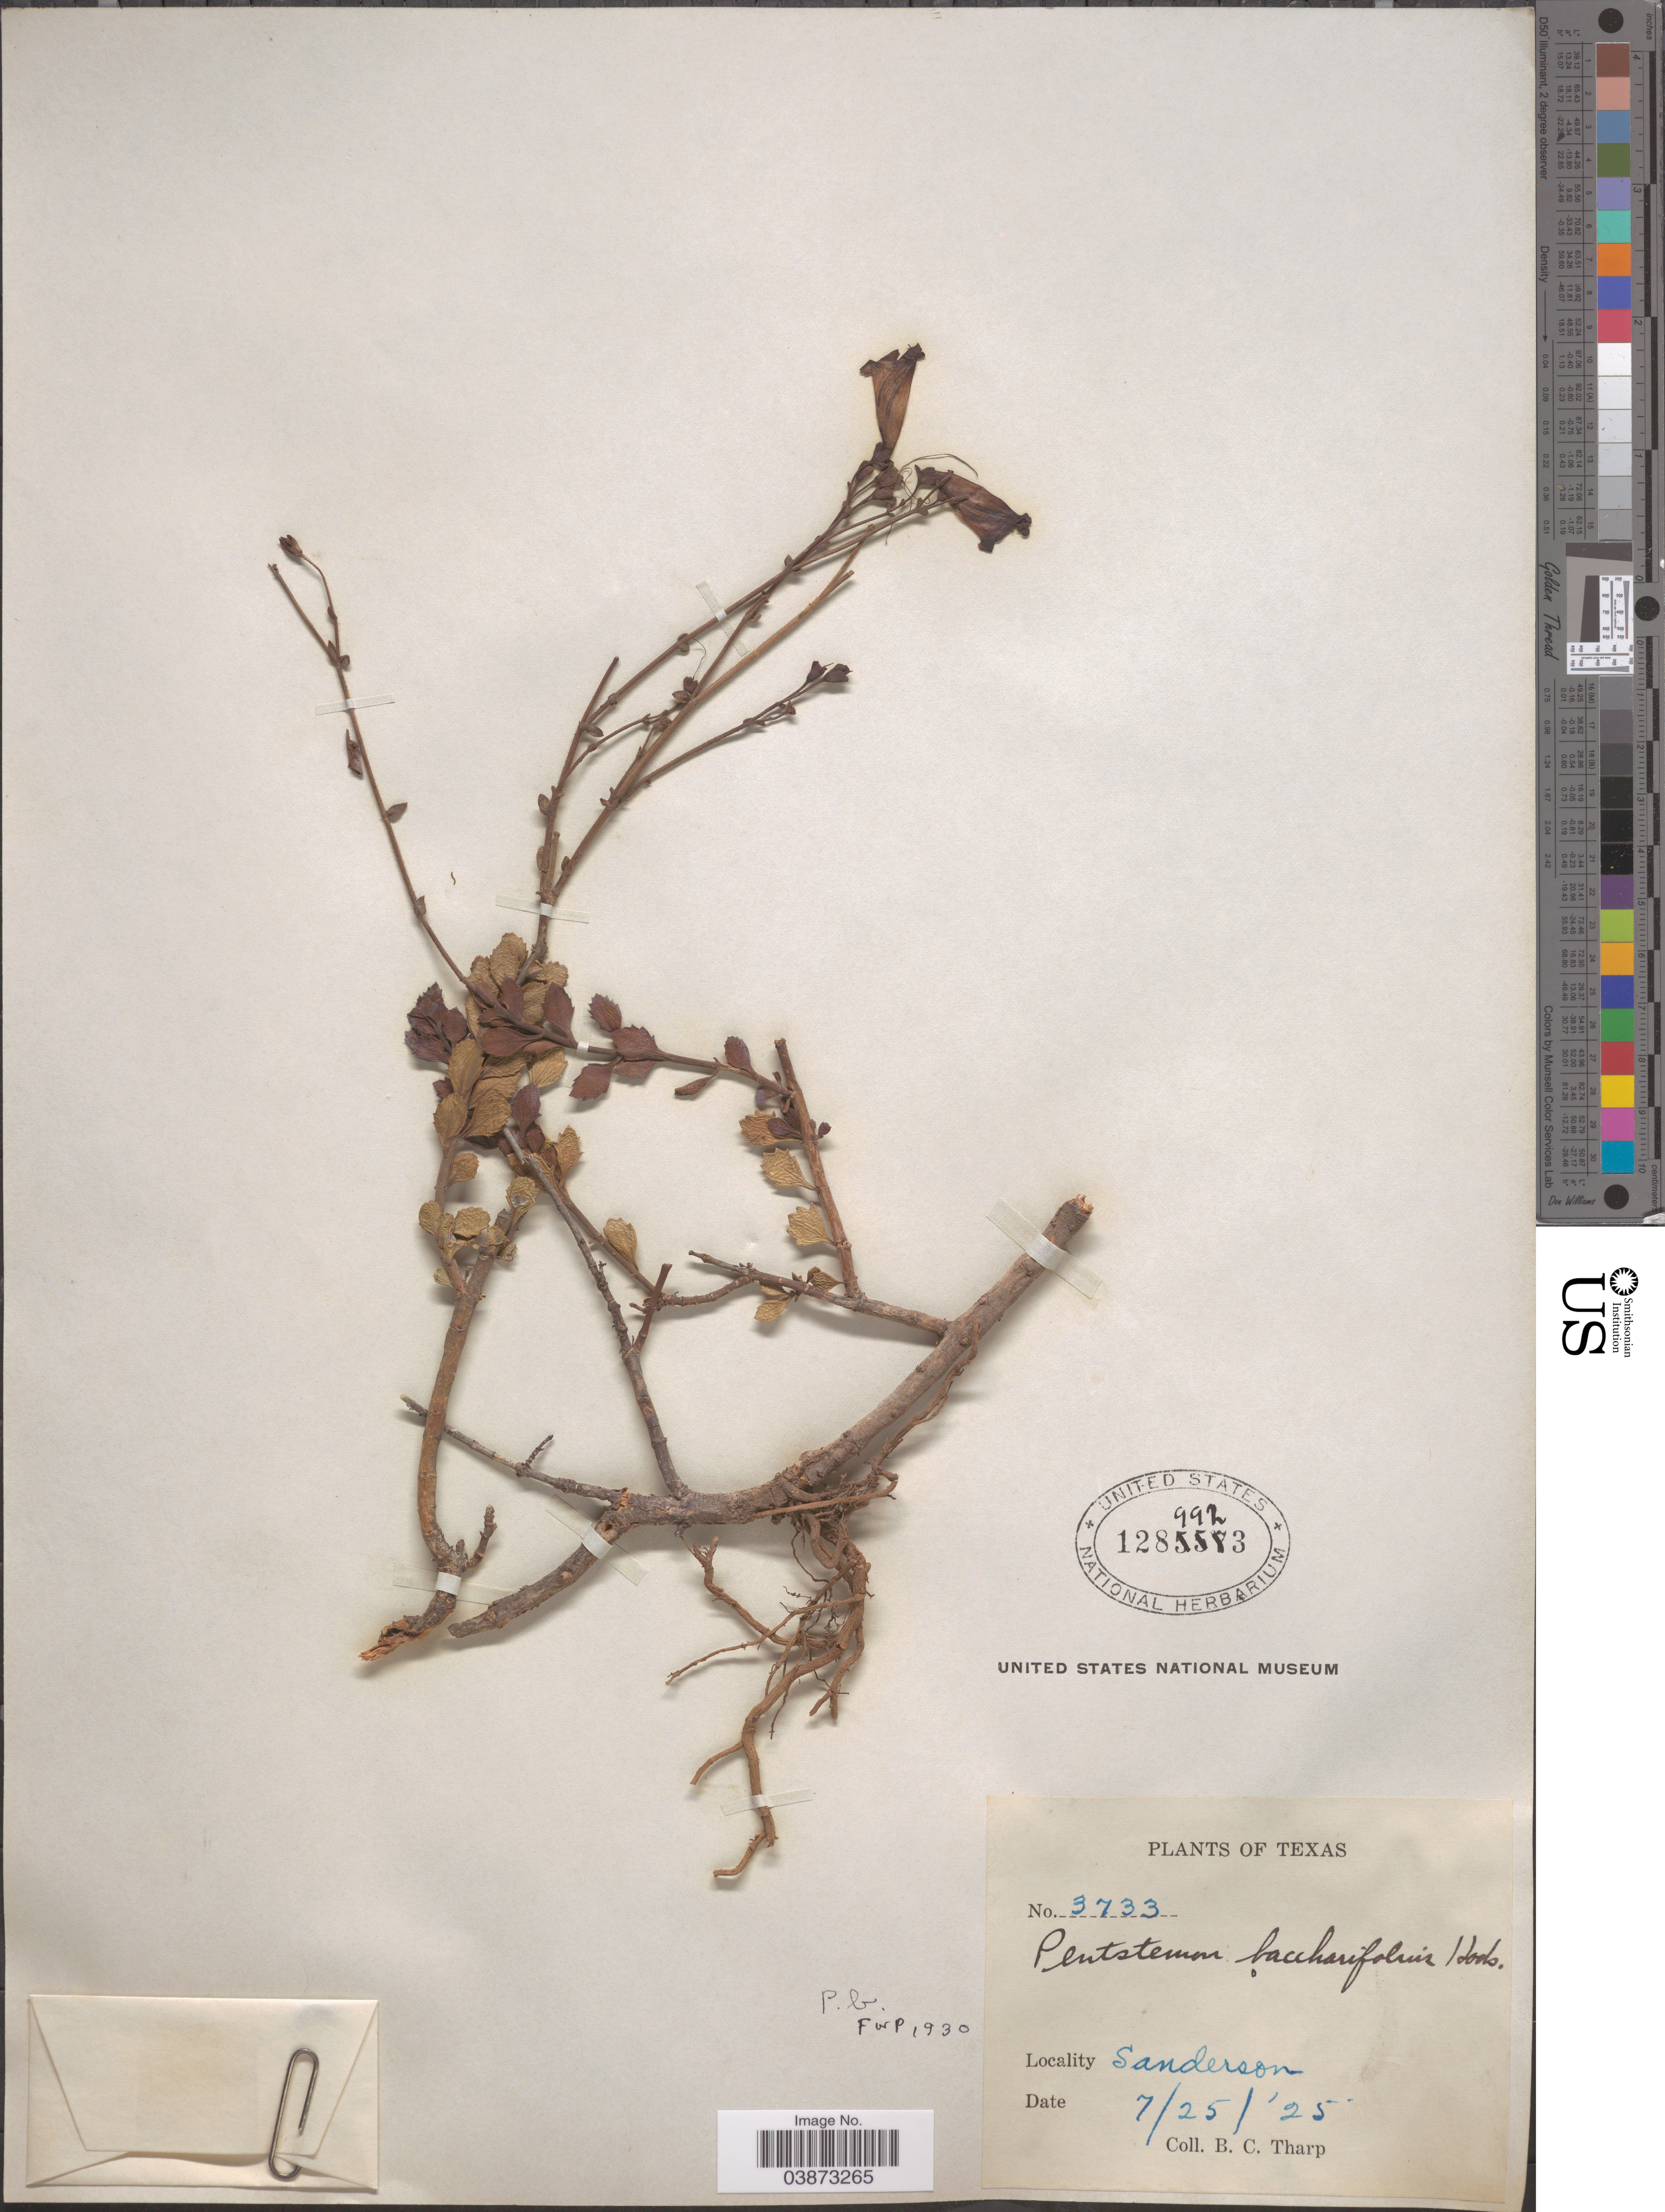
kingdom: Plantae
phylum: Tracheophyta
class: Magnoliopsida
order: Lamiales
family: Plantaginaceae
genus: Penstemon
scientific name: Penstemon baccharifolius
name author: Hook.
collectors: B. C. Tharp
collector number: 3733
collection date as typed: Transcribed d/m/y: 25/7/25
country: United States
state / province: Texas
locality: Sanderson.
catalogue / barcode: US 1289923